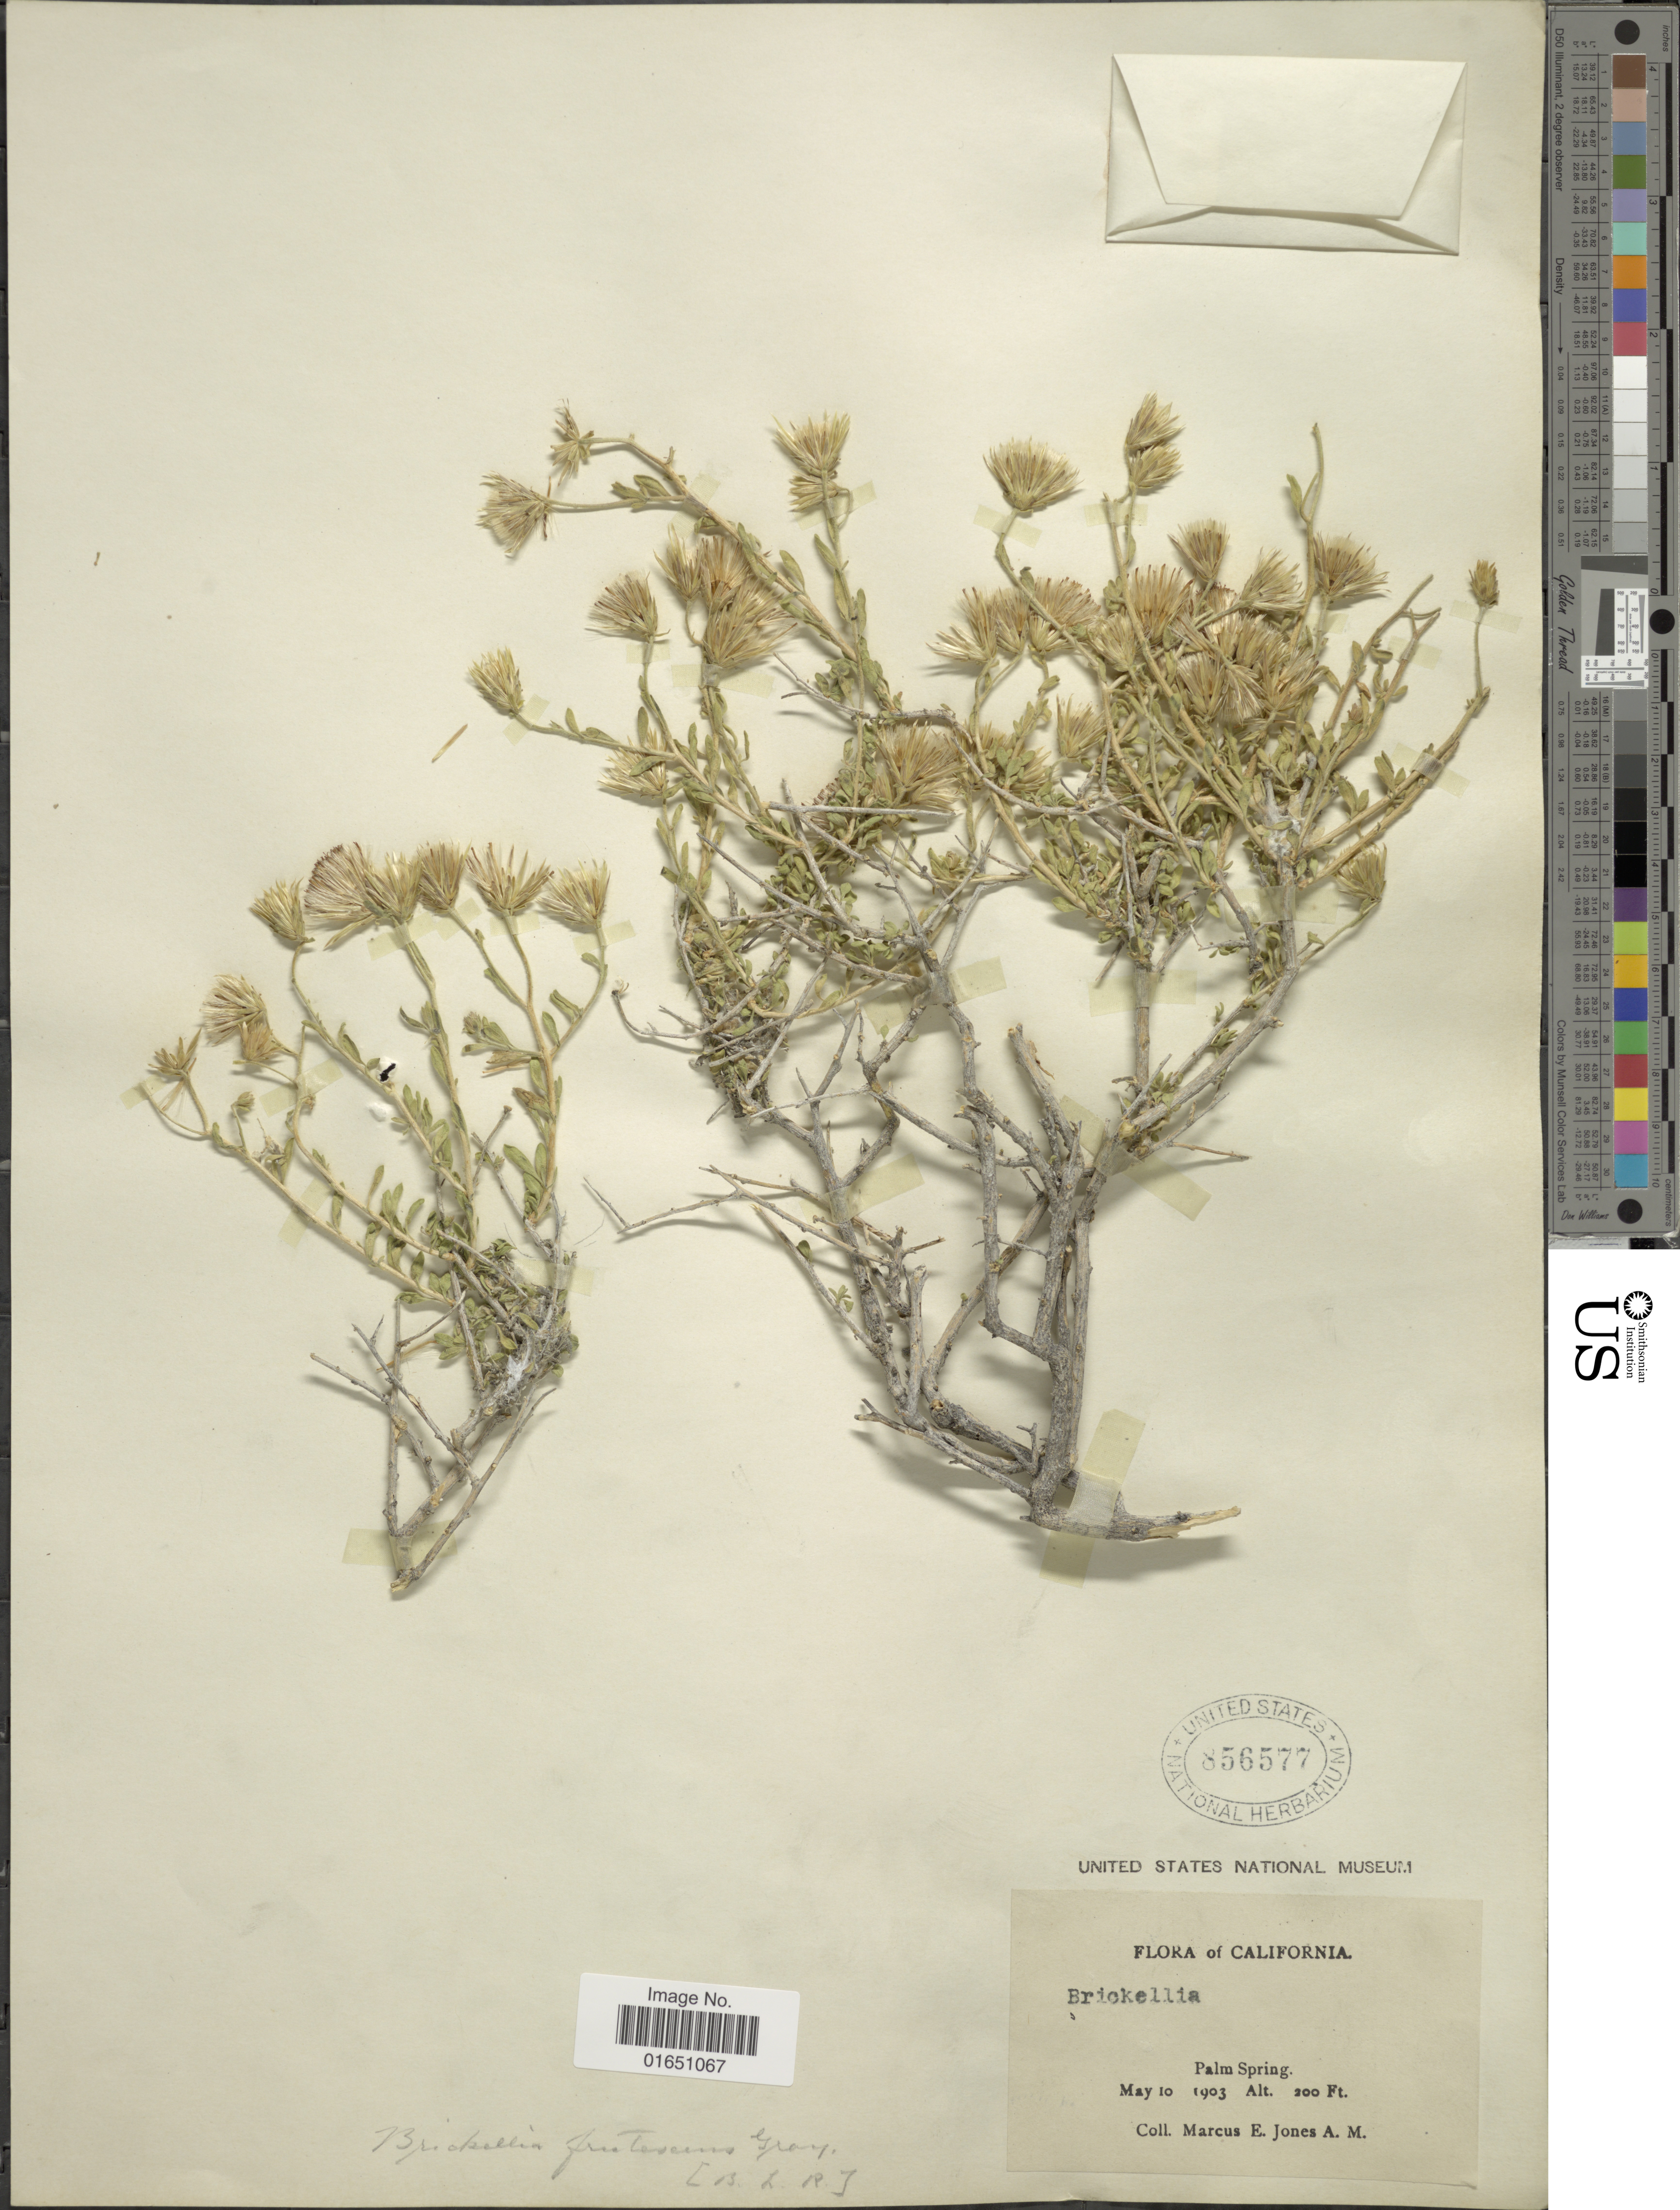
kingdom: Plantae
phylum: Tracheophyta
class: Magnoliopsida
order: Asterales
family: Asteraceae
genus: Brickellia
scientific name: Brickellia frutescens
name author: A. Gray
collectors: M. E. Jones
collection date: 1903-05-10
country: United States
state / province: California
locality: Palm Spring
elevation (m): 61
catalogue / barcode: US 856577